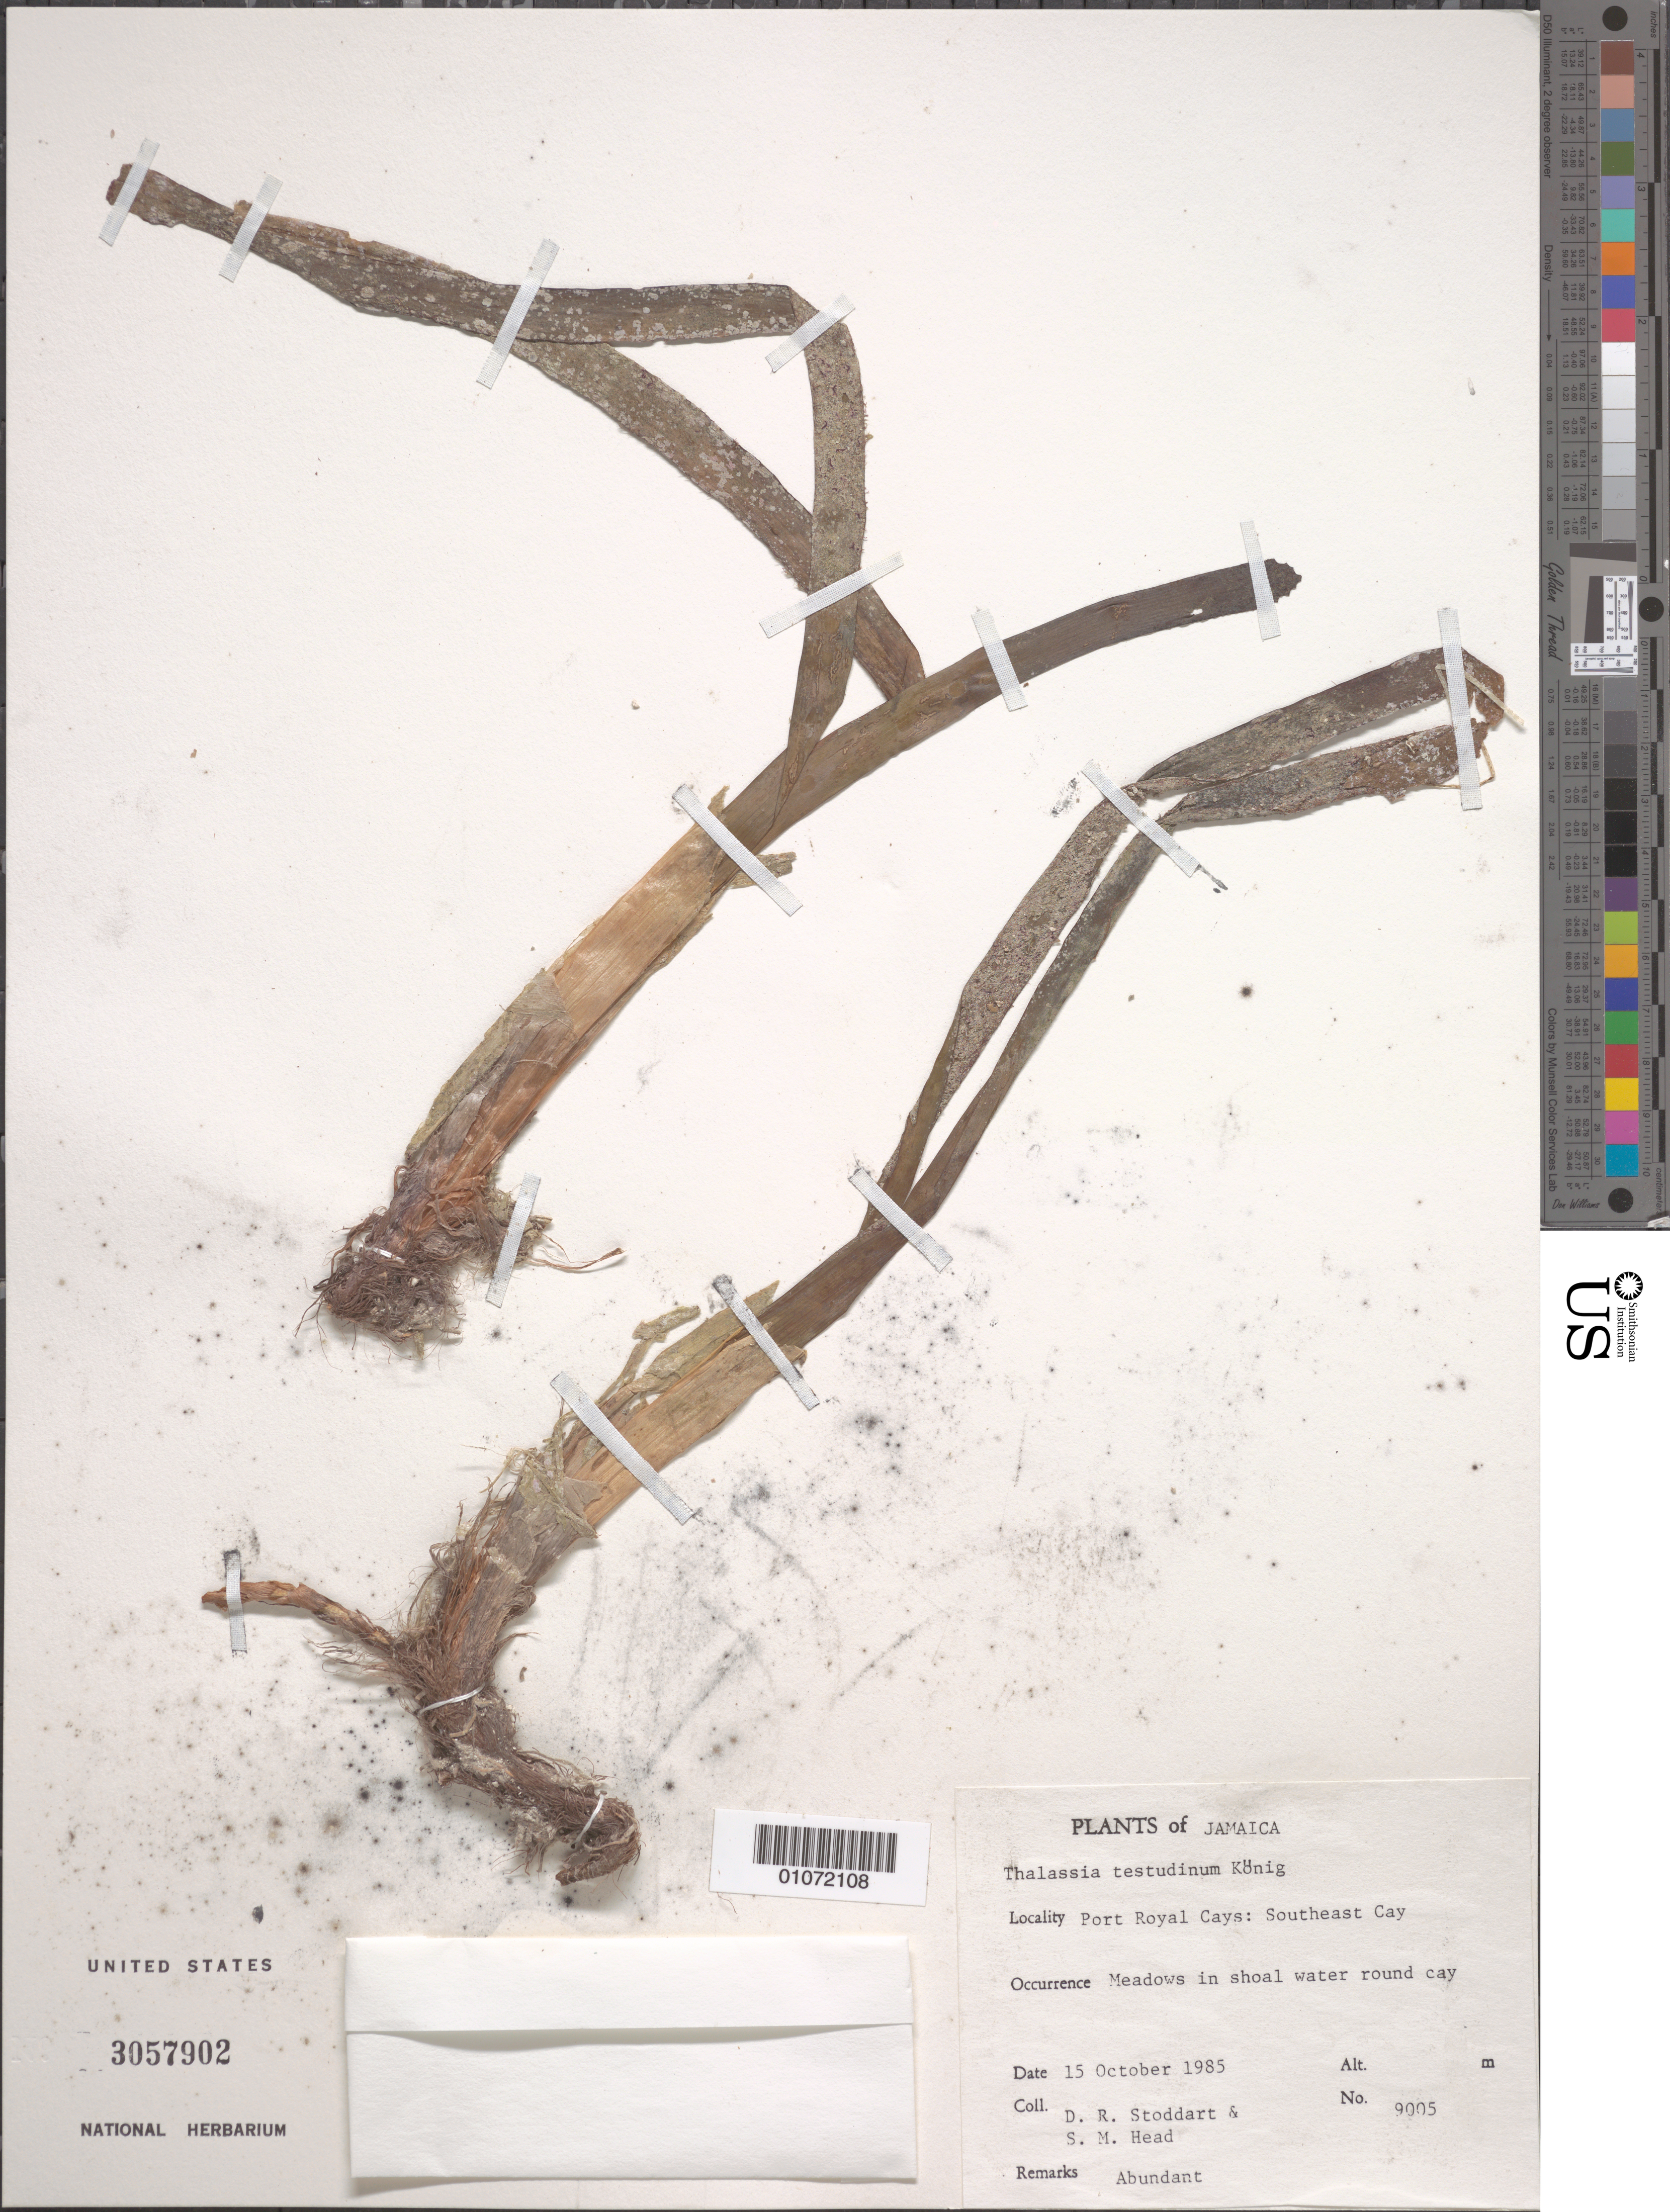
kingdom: Plantae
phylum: Tracheophyta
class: Liliopsida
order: Alismatales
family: Hydrocharitaceae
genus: Thalassia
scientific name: Thalassia testudinum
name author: Banks & Sol. ex K.D. Koenig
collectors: D. R. Stoddart & S. Head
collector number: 9005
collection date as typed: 15 Oct 1985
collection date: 1985-10-15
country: Jamaica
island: Jamaica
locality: Port Royal Cays: Southeast Cay. Meadows in shallow water round cay.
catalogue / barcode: US 3057902